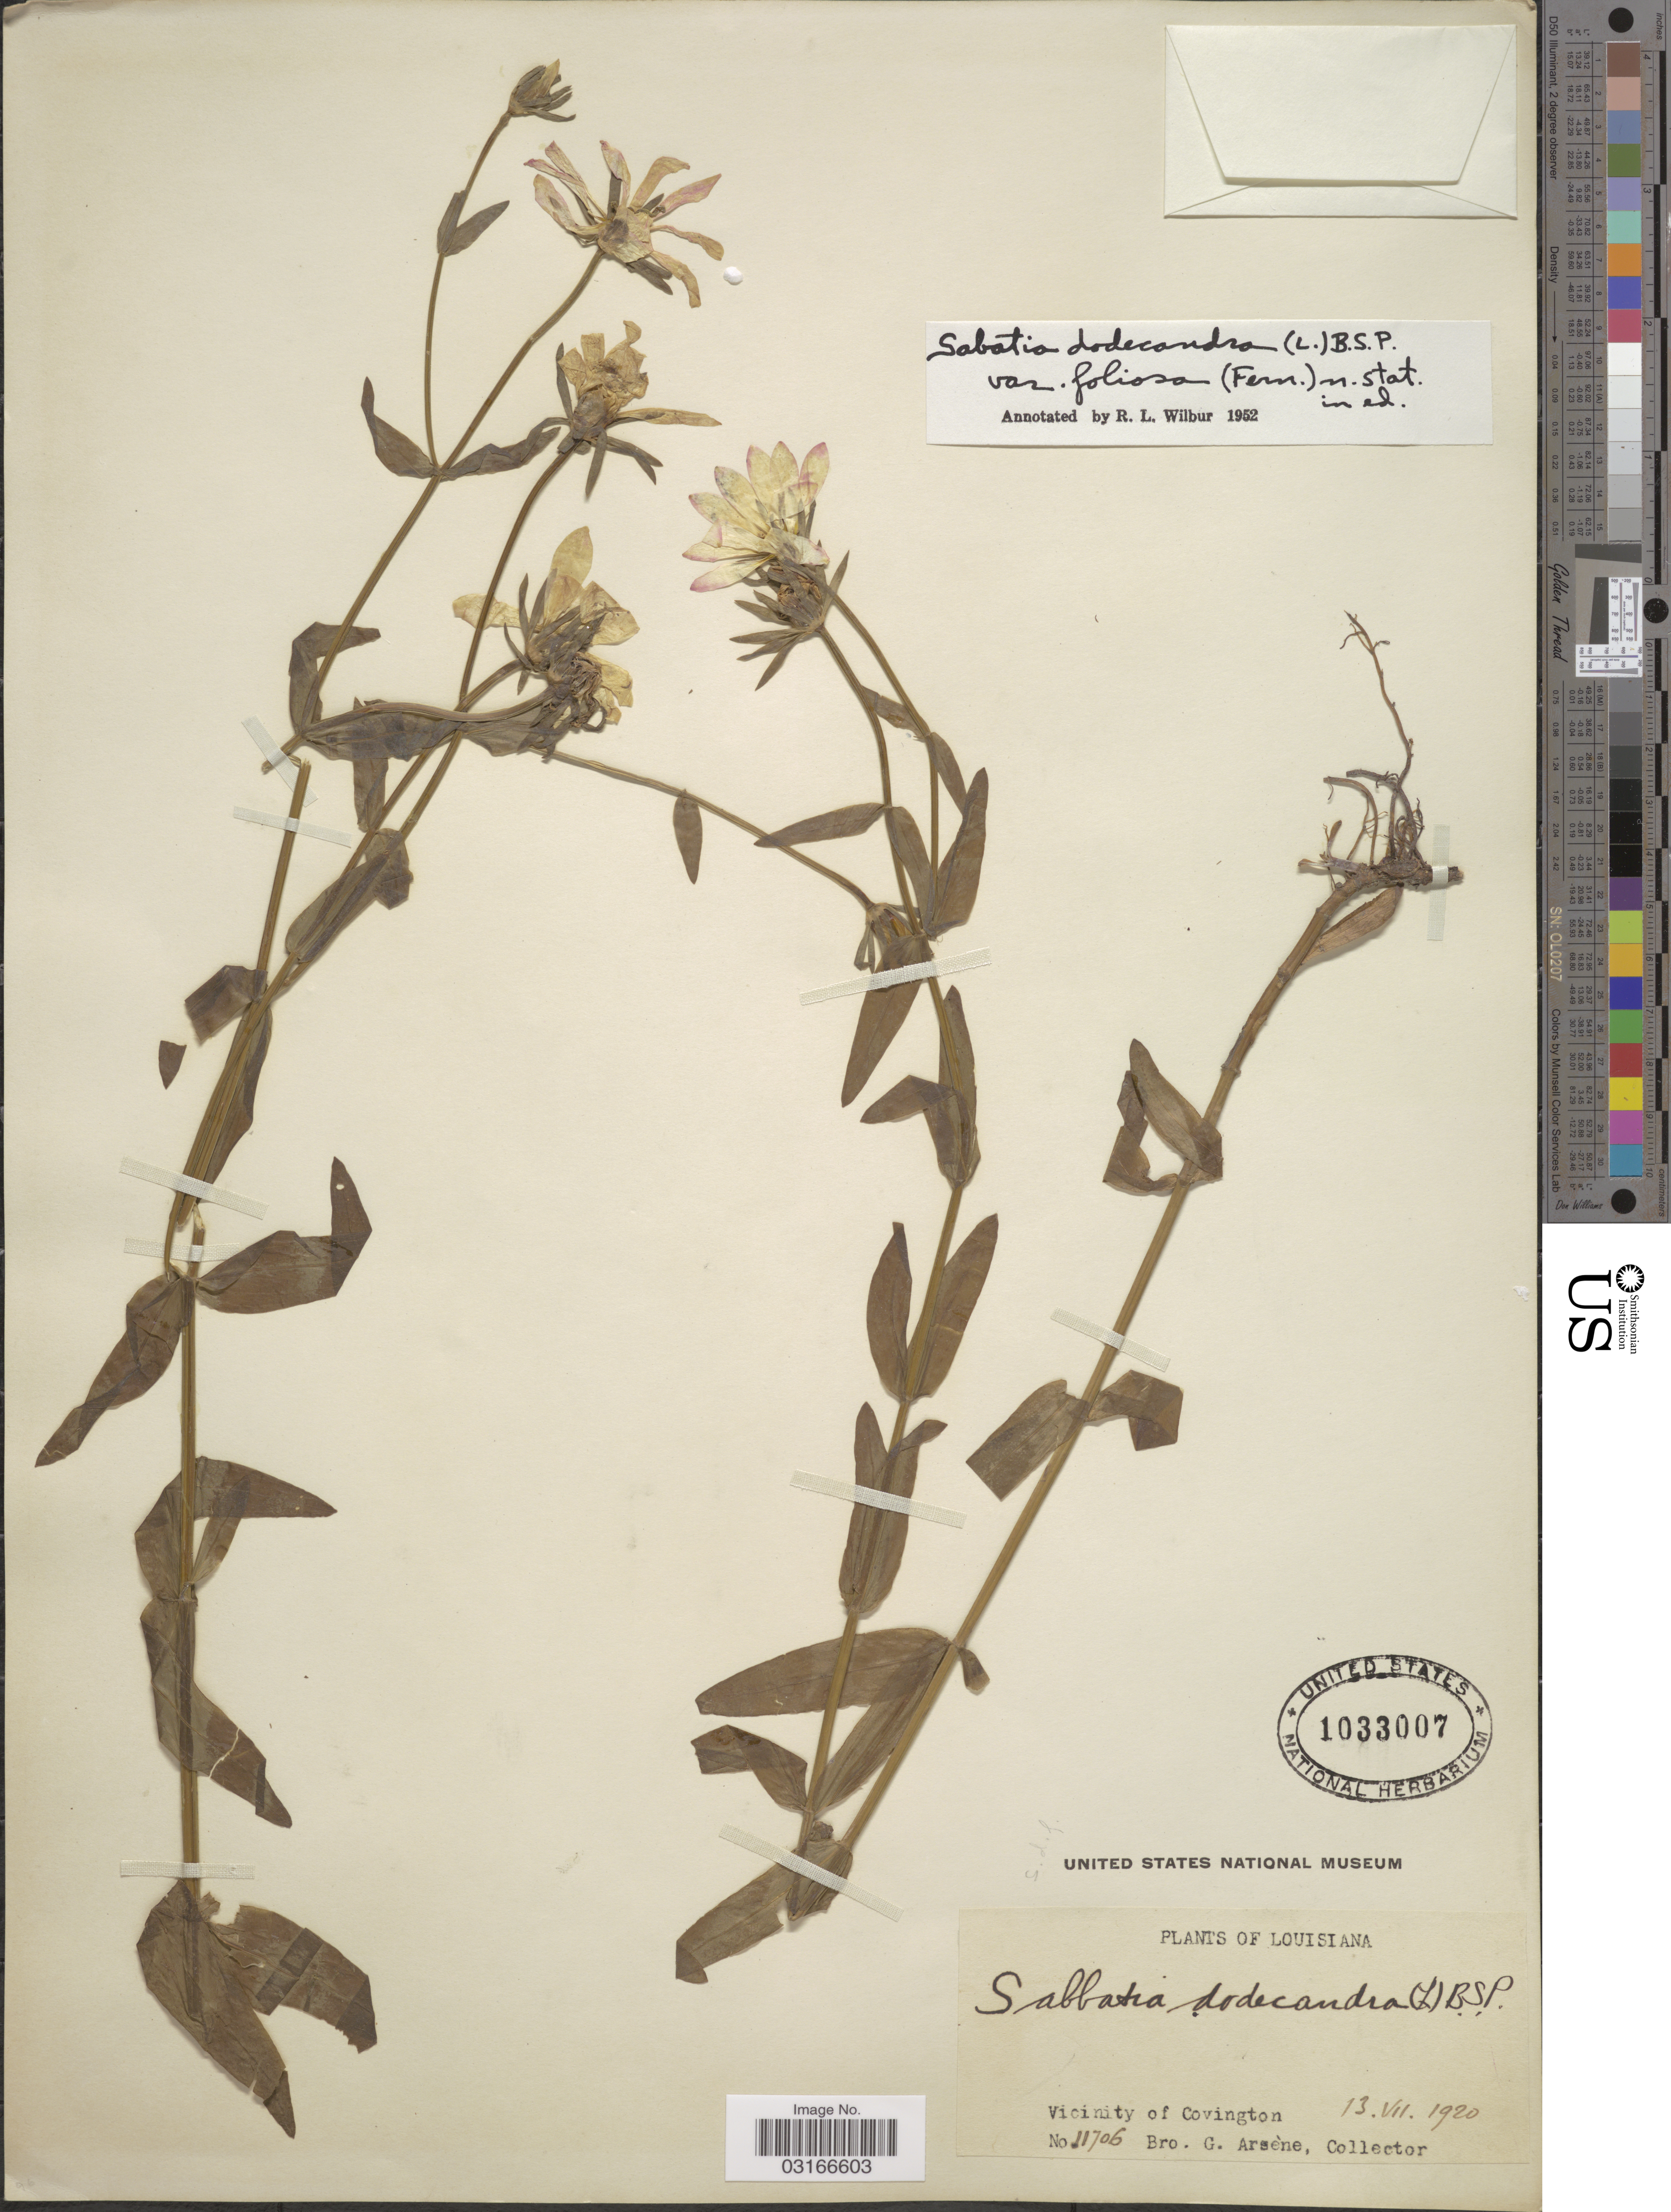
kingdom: Plantae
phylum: Tracheophyta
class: Magnoliopsida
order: Gentianales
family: Gentianaceae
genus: Sabatia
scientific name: Sabatia dodecandra var. dodecandra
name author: (L.) Britton et al.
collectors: Bro. G. Arsène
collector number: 11706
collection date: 1920-07-13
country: United States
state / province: Louisiana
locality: Vicinity of Covington.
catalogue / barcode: US 1033007